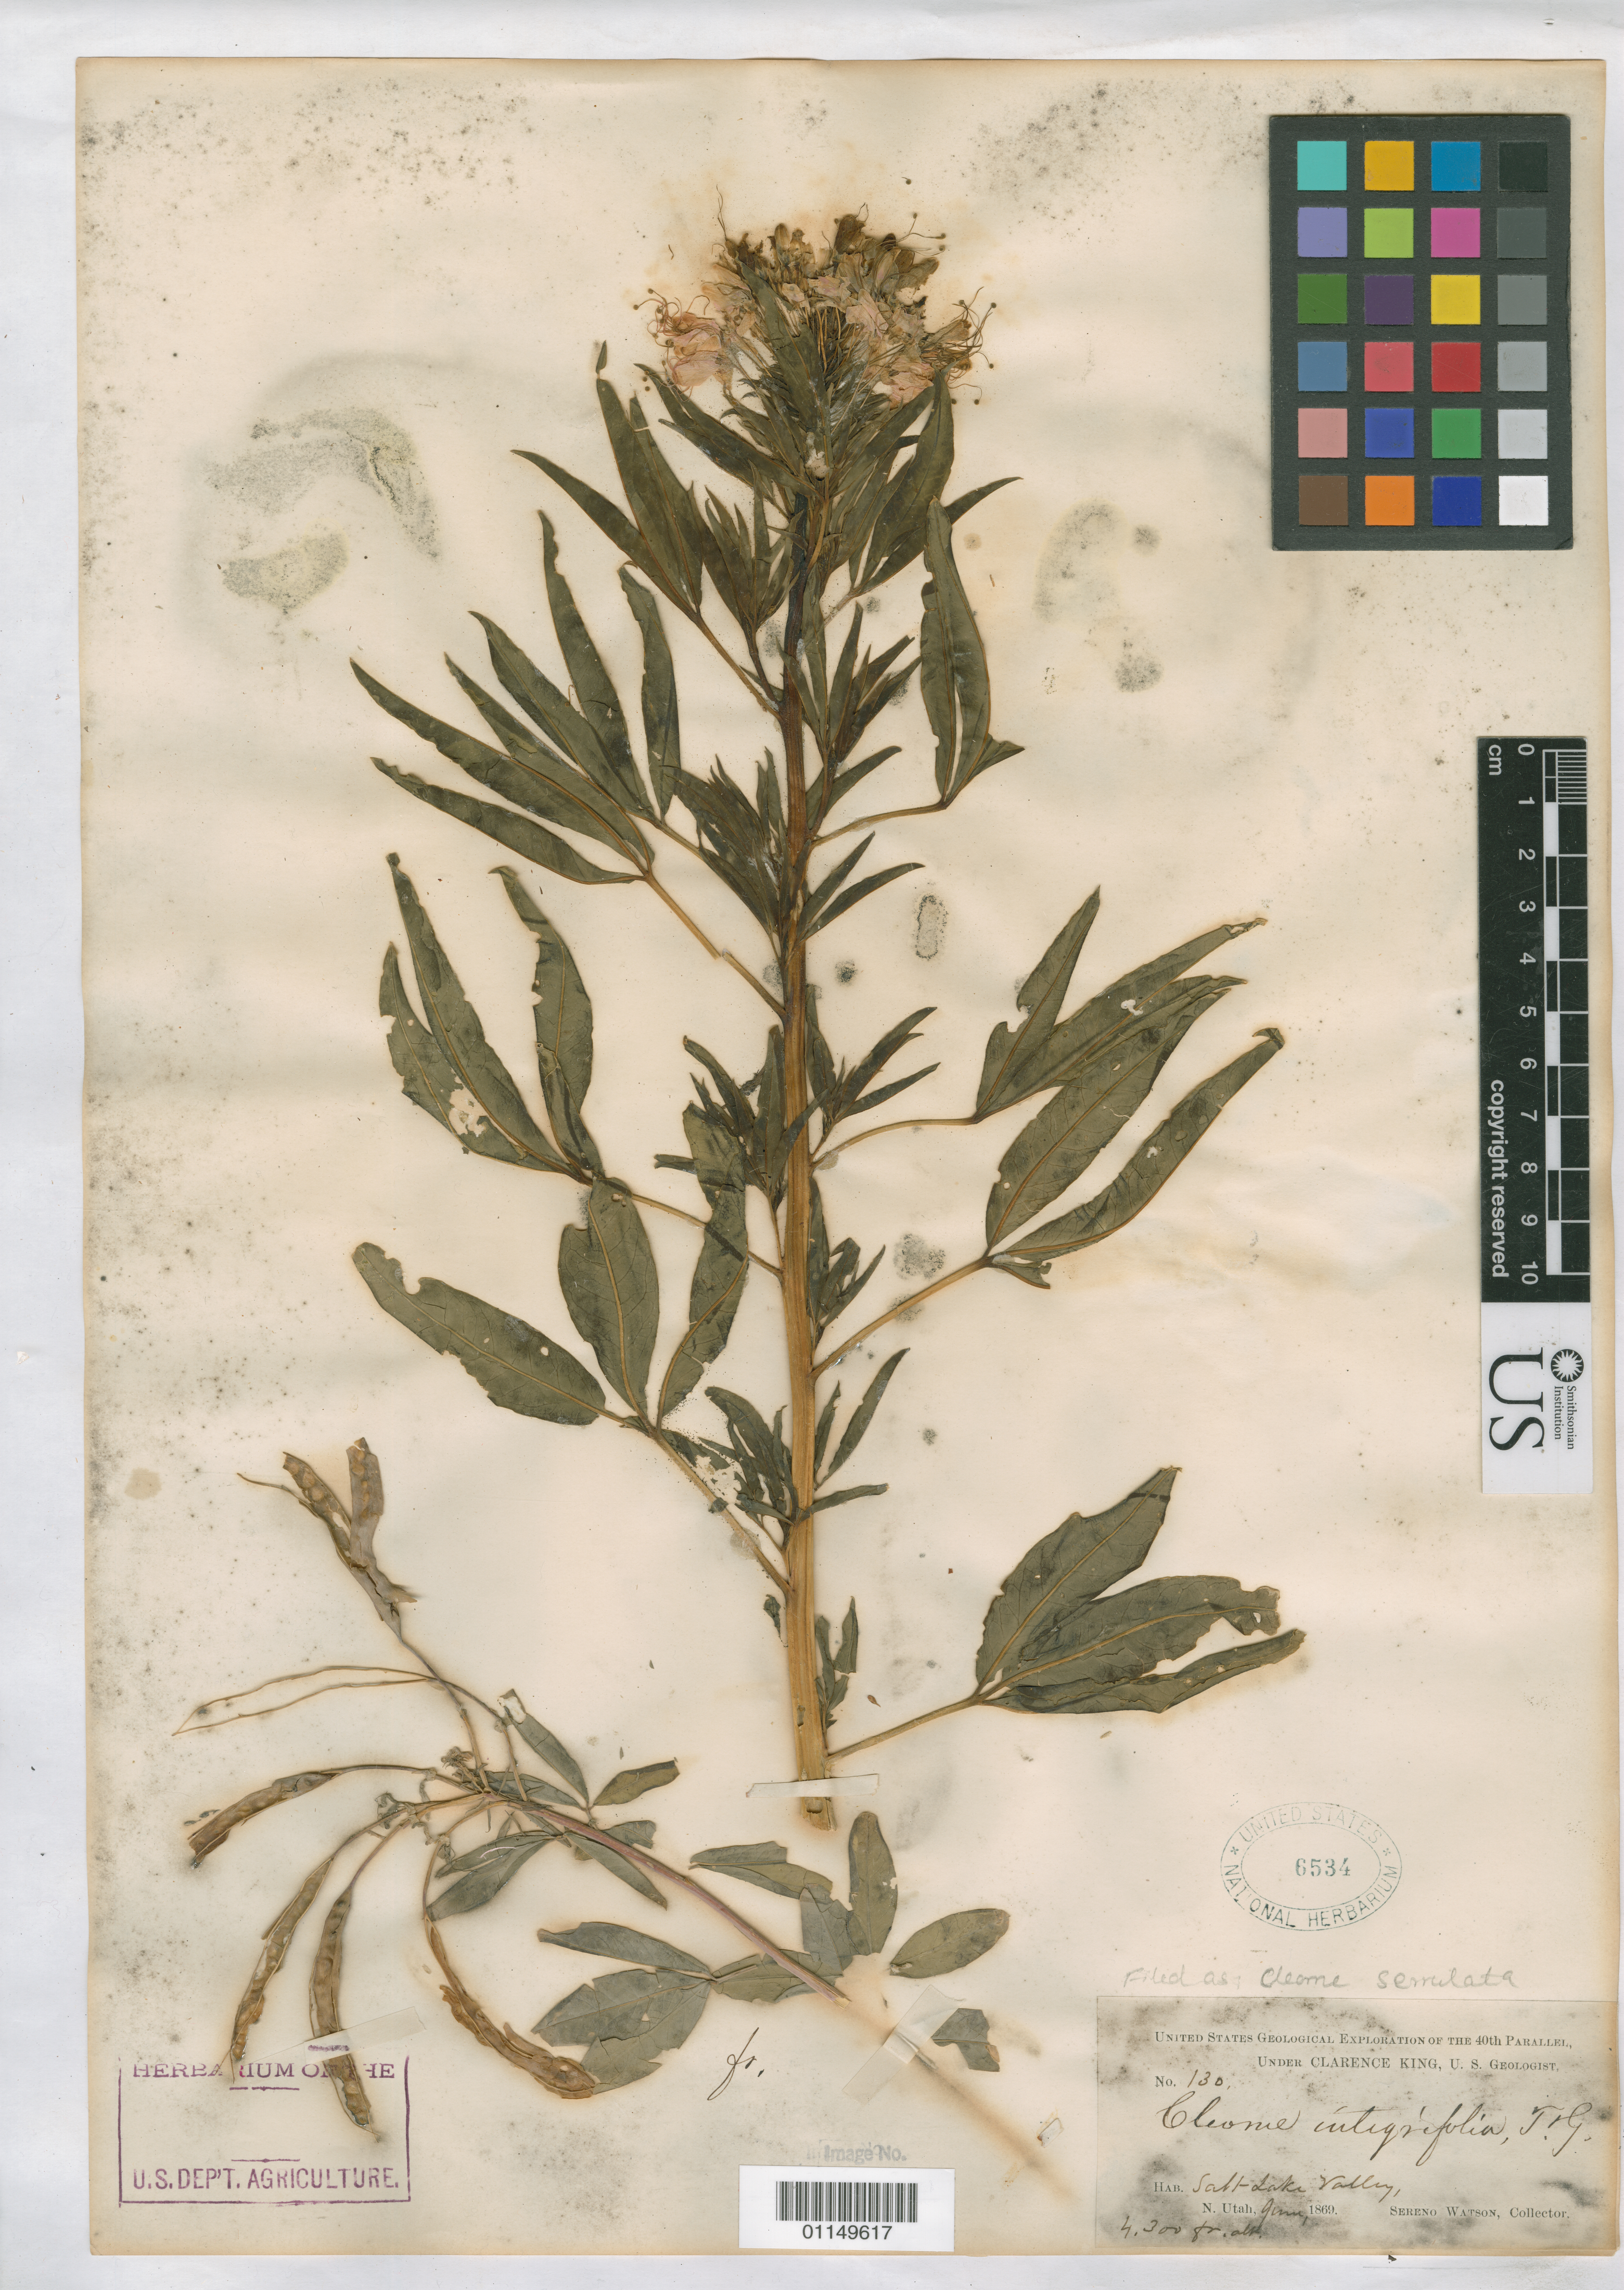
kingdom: Plantae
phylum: Tracheophyta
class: Magnoliopsida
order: Brassicales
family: Cleomaceae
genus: Cleomella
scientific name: Cleomella serrulata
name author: (Pursh) Roalson & J.C. Hall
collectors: S. Watson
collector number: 130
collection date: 1869-06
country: United States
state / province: Utah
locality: Salt Lake Valley, N. Utah.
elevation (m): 1311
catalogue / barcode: US 6534